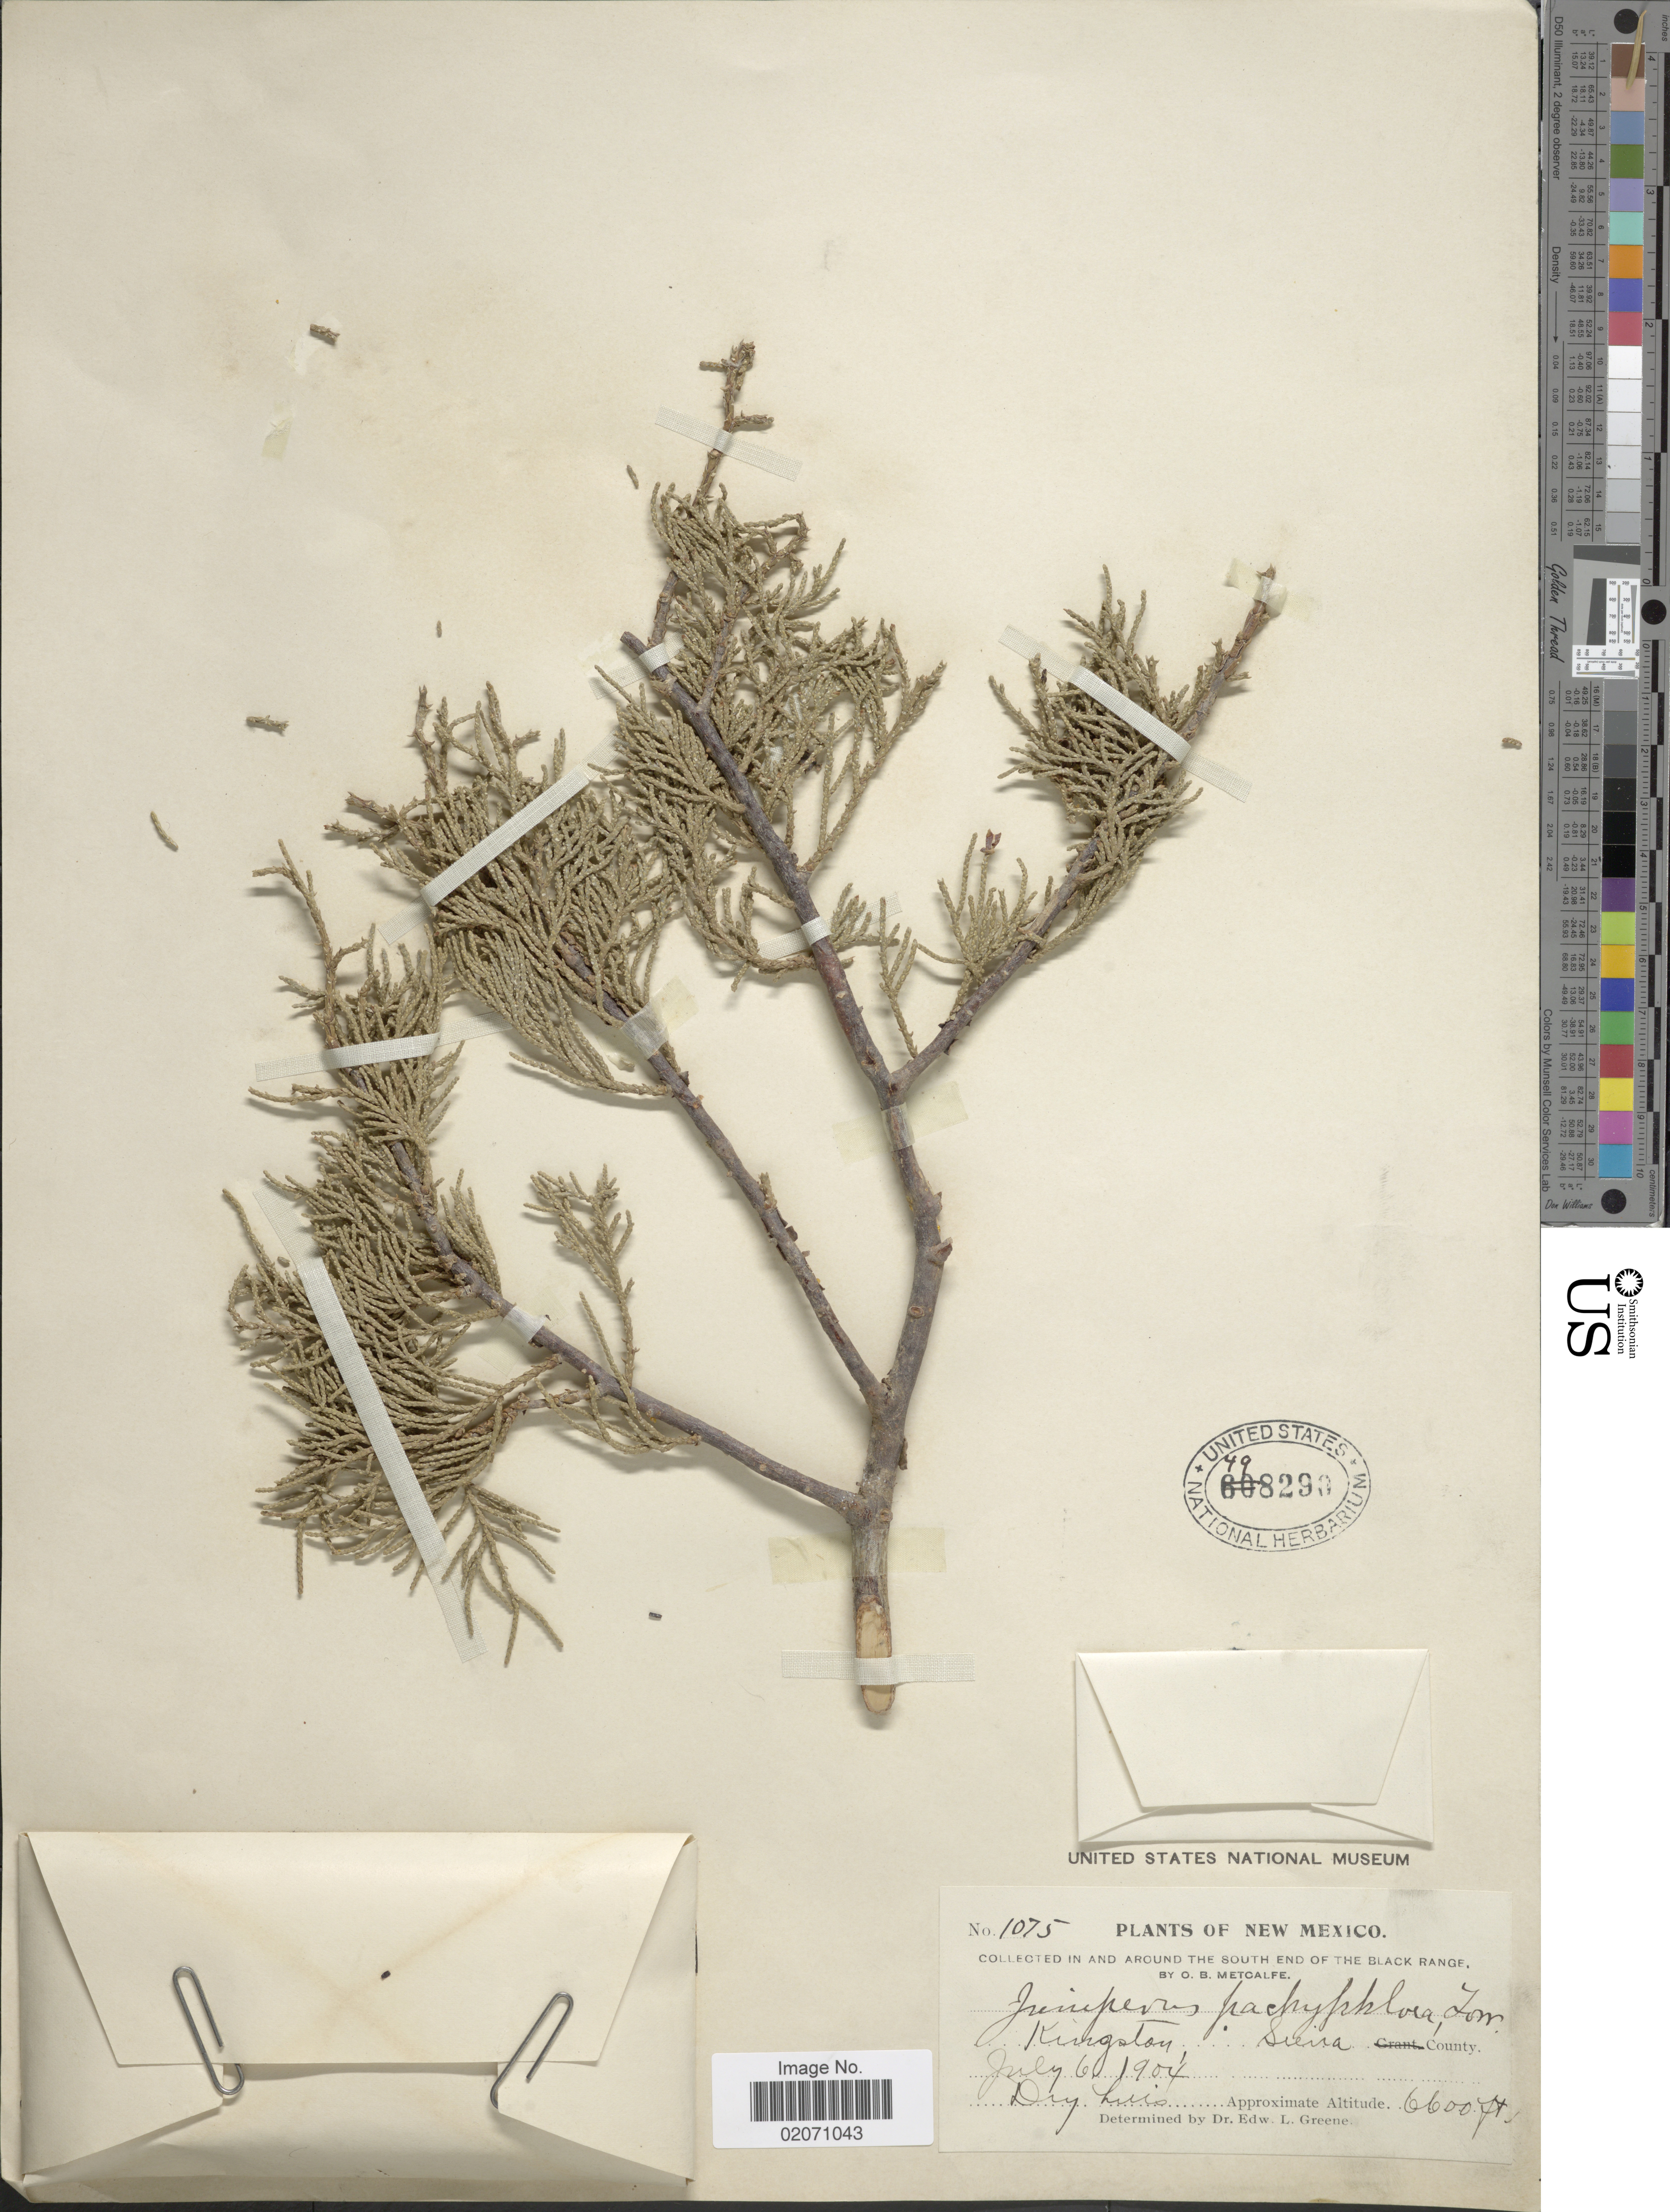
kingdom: Plantae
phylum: Tracheophyta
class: Pinopsida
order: Pinales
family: Cupressaceae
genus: Juniperus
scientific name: Juniperus deppeana var. pachyphlaea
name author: (Torr.) Martínez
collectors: O. B. Metcalfe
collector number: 1075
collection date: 1904-07-06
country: United States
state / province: New Mexico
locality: South end of the Black Range, Kingston Sierra County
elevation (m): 2012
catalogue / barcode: US 498290